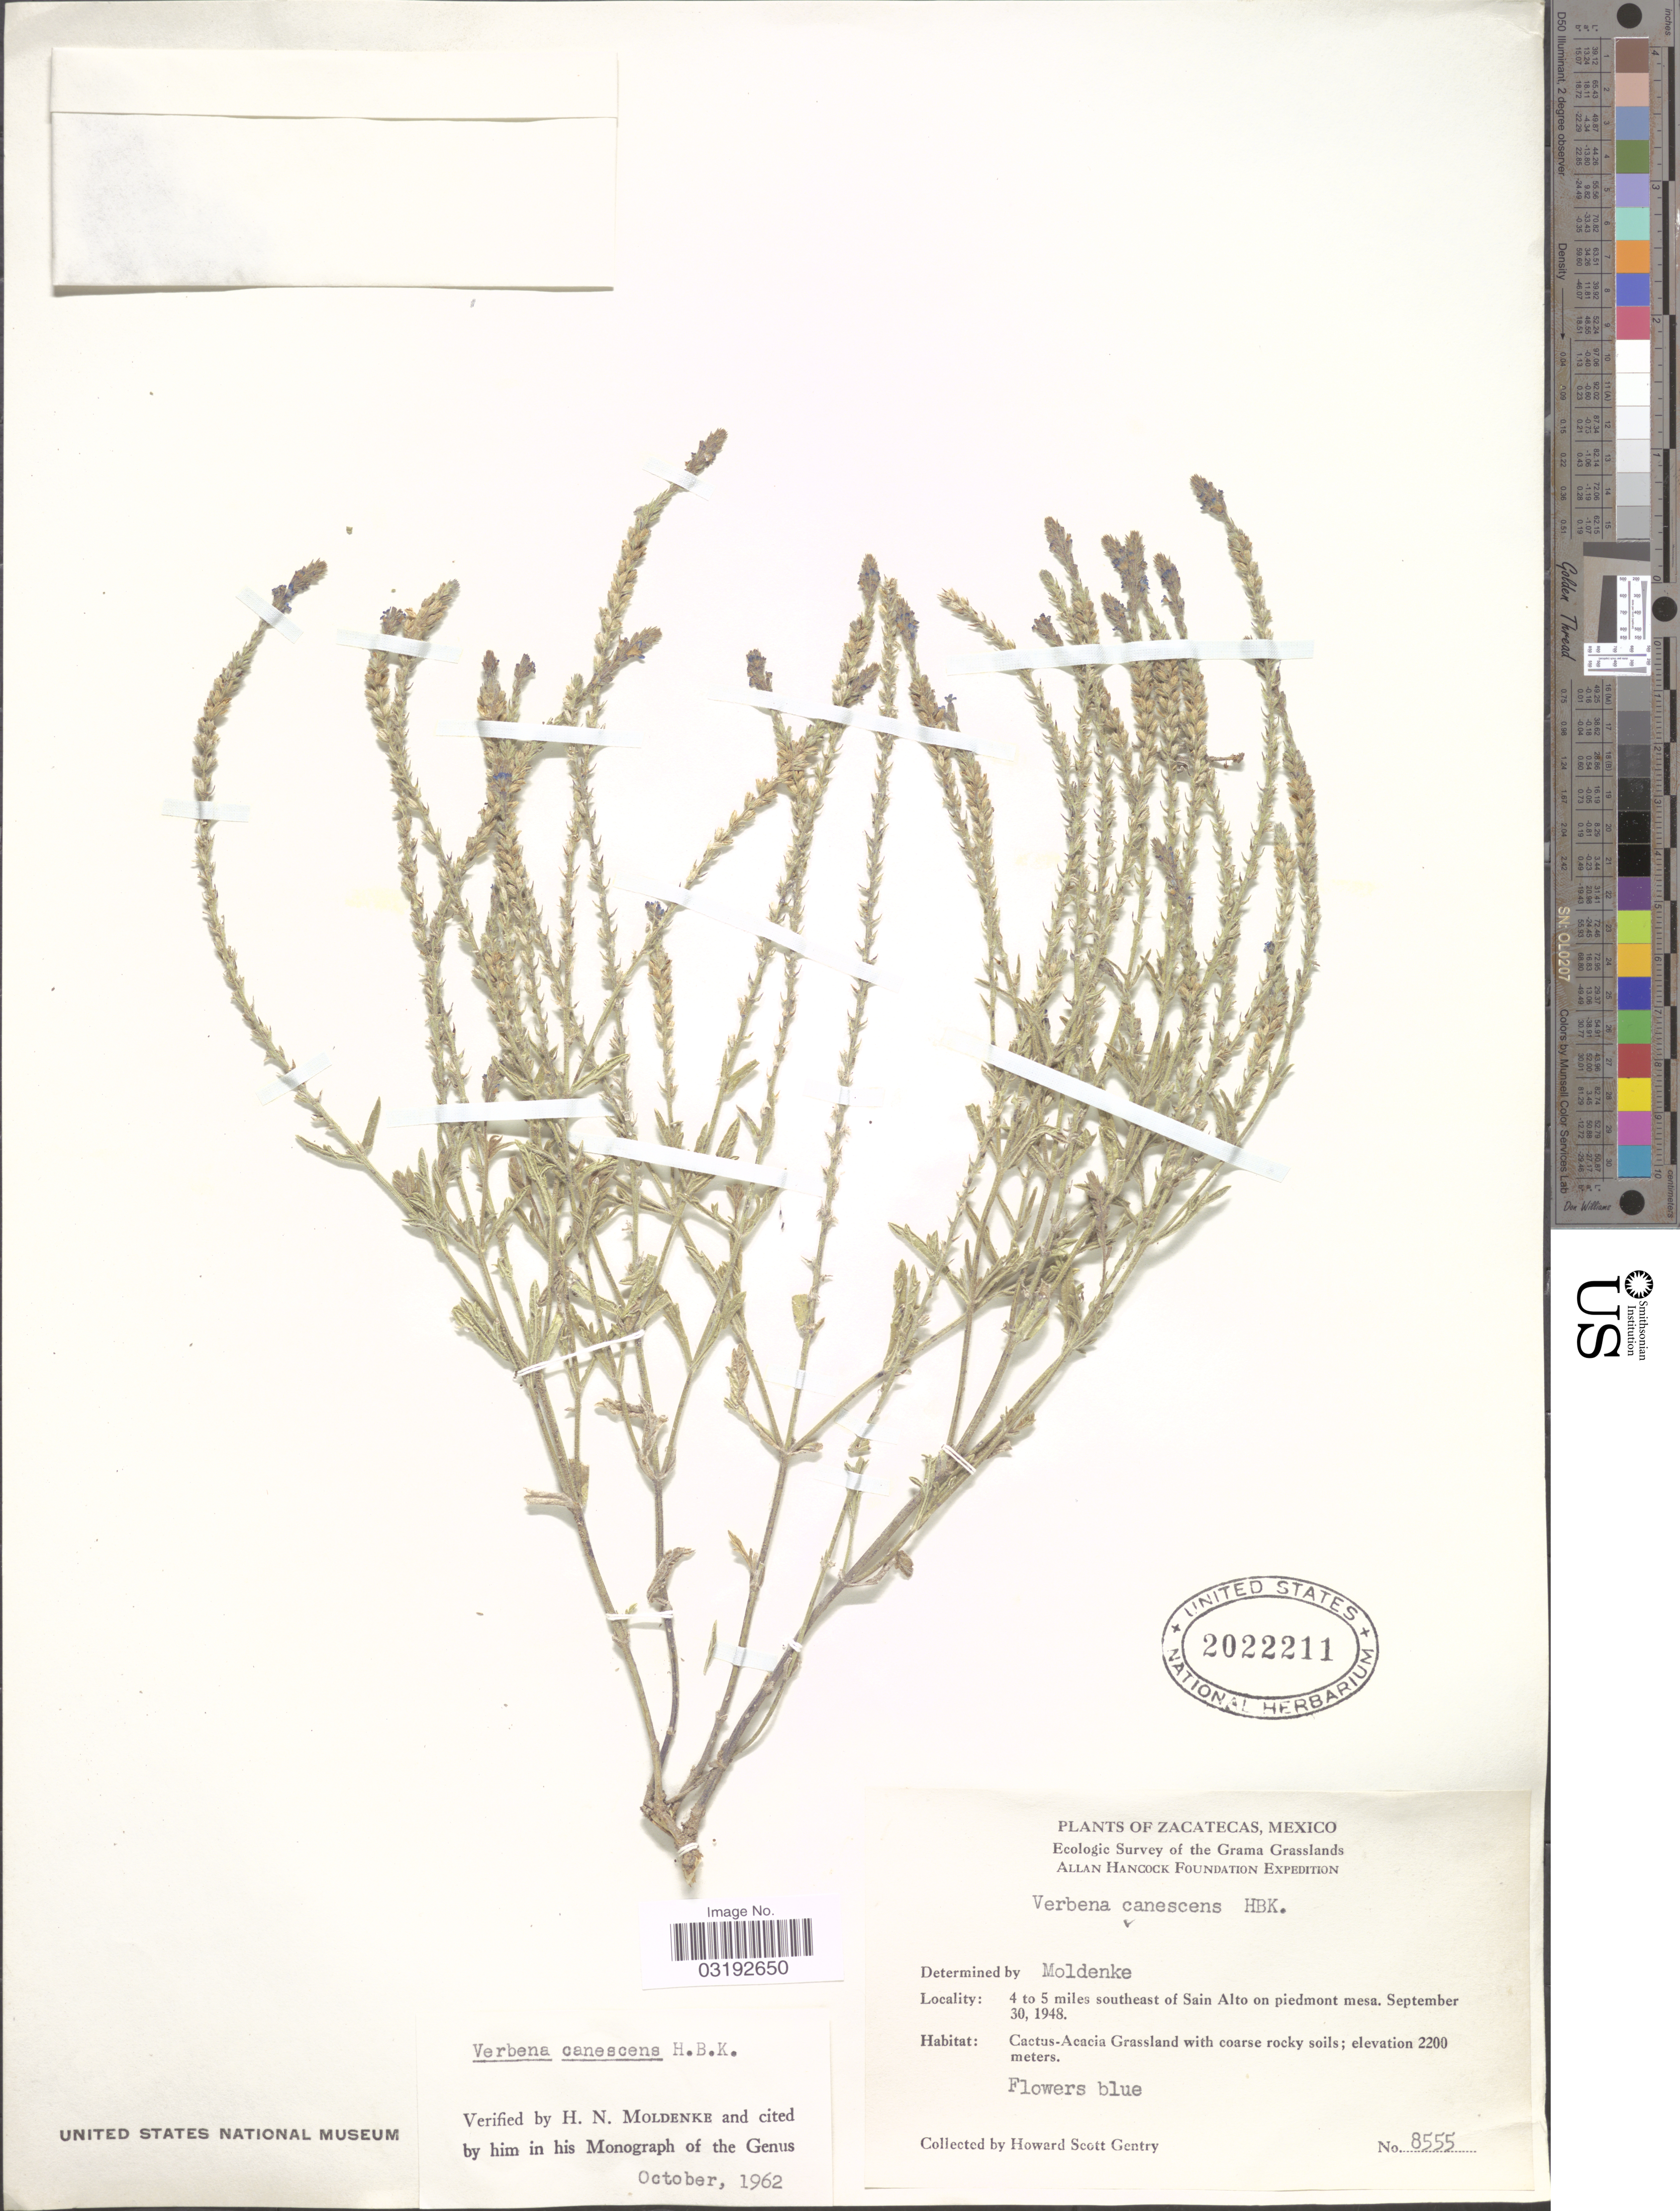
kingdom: Plantae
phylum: Tracheophyta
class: Magnoliopsida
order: Lamiales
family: Verbenaceae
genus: Verbena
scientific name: Verbena canescens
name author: Kunth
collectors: H. S. Gentry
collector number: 8555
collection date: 1948-09-30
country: Mexico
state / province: Zacatecas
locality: The Grama Grasslands. 4 to 5 miles southeast of Sain Alto on piedmont mesa.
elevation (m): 2200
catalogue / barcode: US 2022211